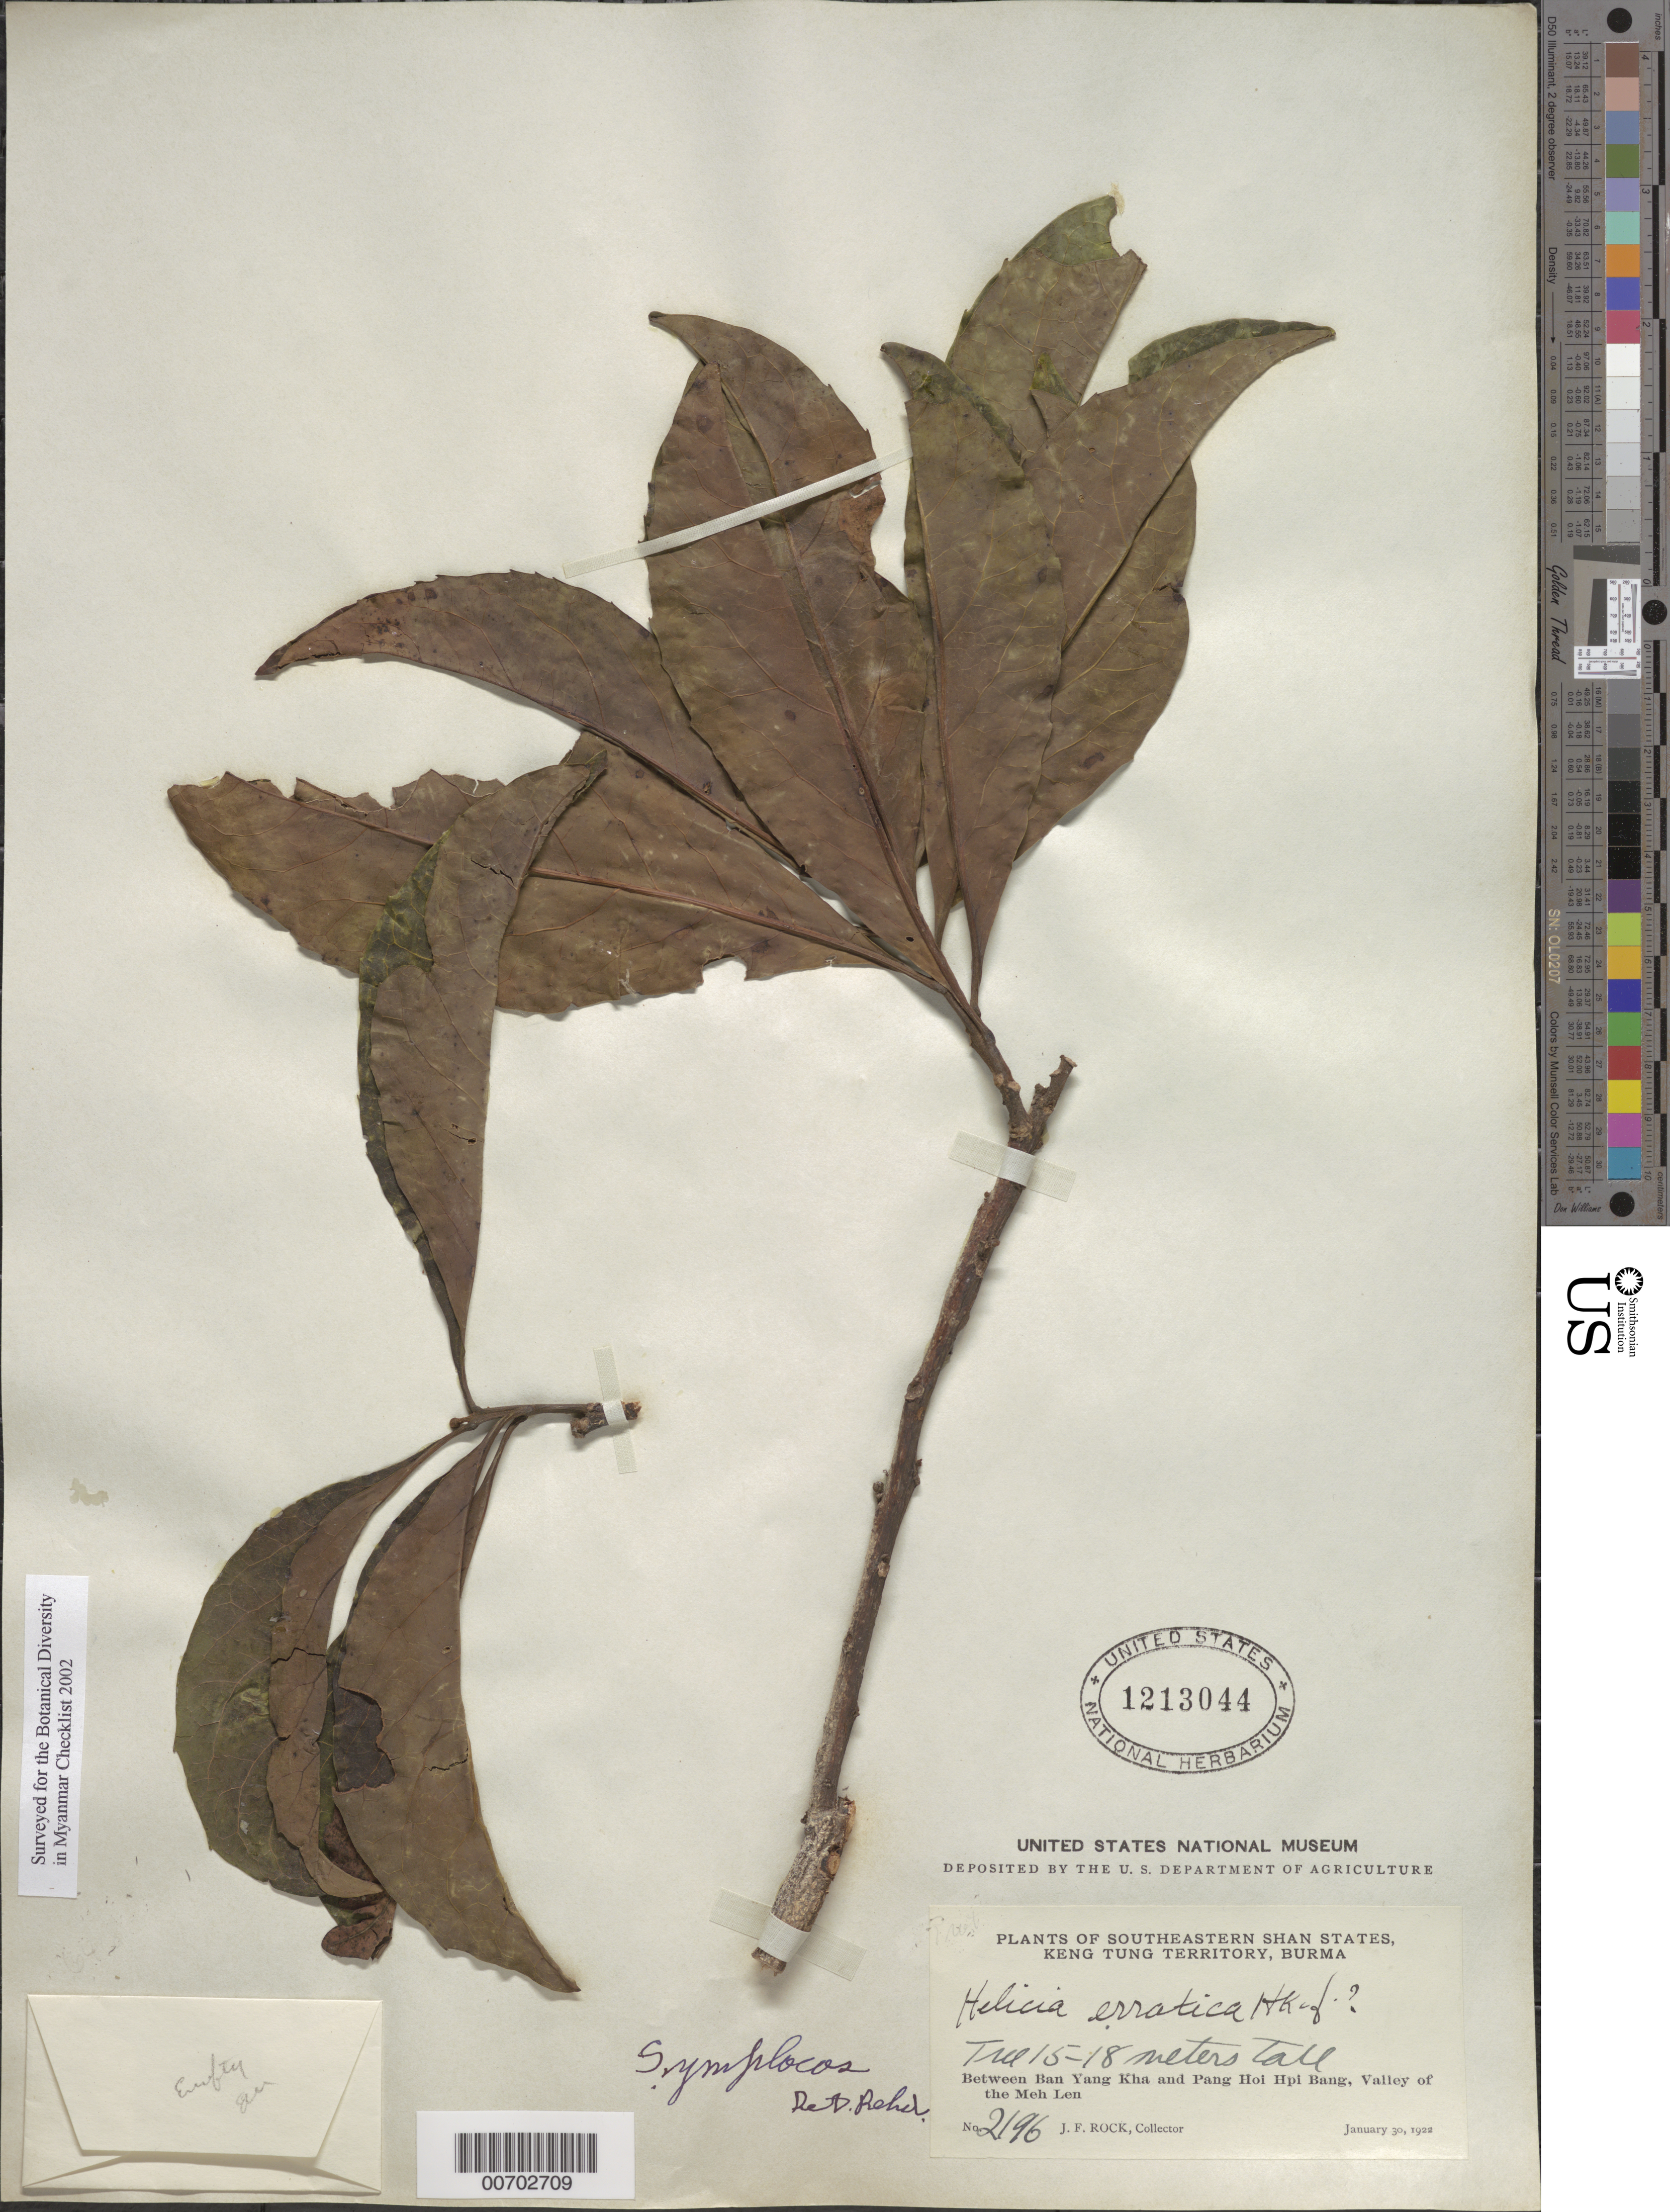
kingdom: Plantae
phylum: Tracheophyta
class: Magnoliopsida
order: Ericales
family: Symplocaceae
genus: Symplocos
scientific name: Symplocos sp.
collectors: J. F. Rock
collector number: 2196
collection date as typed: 30 Jan 1922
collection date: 1922-01-30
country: Myanmar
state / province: Shan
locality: Southeastern Shan States, Keng Tung Terr., betw. Ban Yang Kha & Pang Hoi Hpi Bank, Meh Len Valley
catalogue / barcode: US 1213044